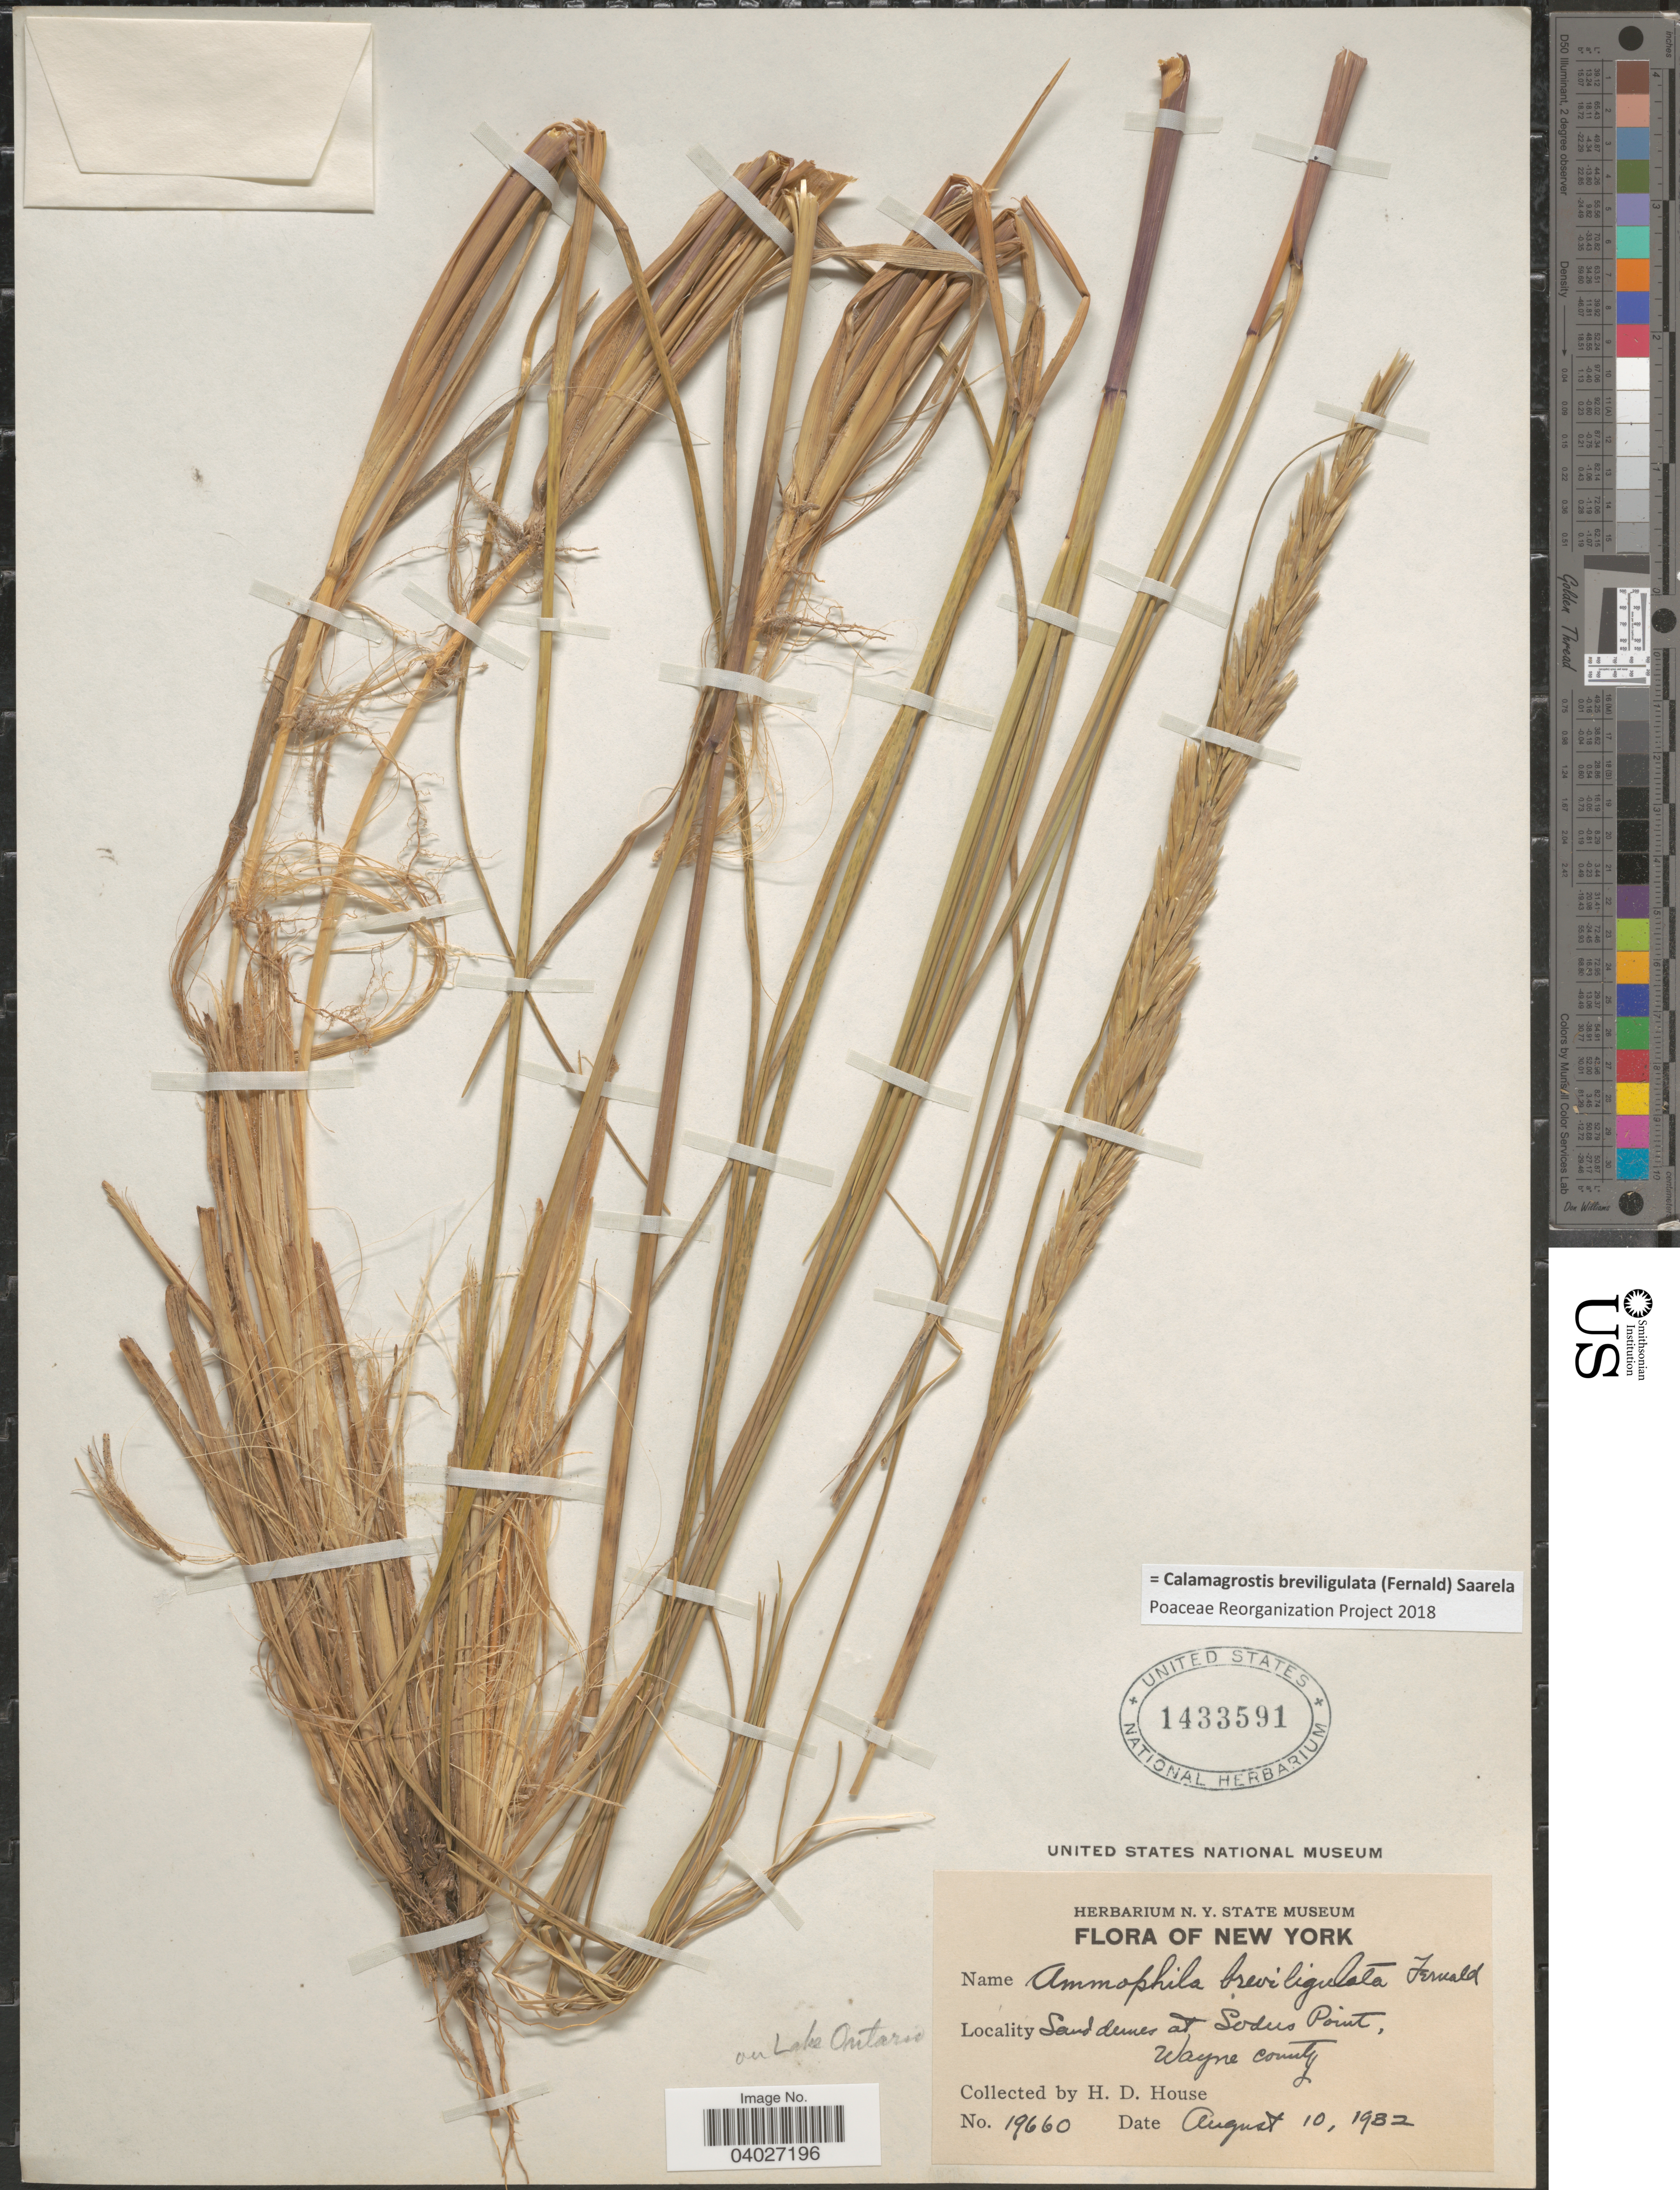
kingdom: Plantae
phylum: Tracheophyta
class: Liliopsida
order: Poales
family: Poaceae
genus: Calamagrostis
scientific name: Calamagrostis breviligulata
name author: (Fernald) Saarela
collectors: H. D. House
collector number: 19660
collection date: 1932-08-10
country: United States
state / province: New York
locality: Sand dunes at Sodus Point, Wayne County. On Lake Ontario.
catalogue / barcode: US 1433591